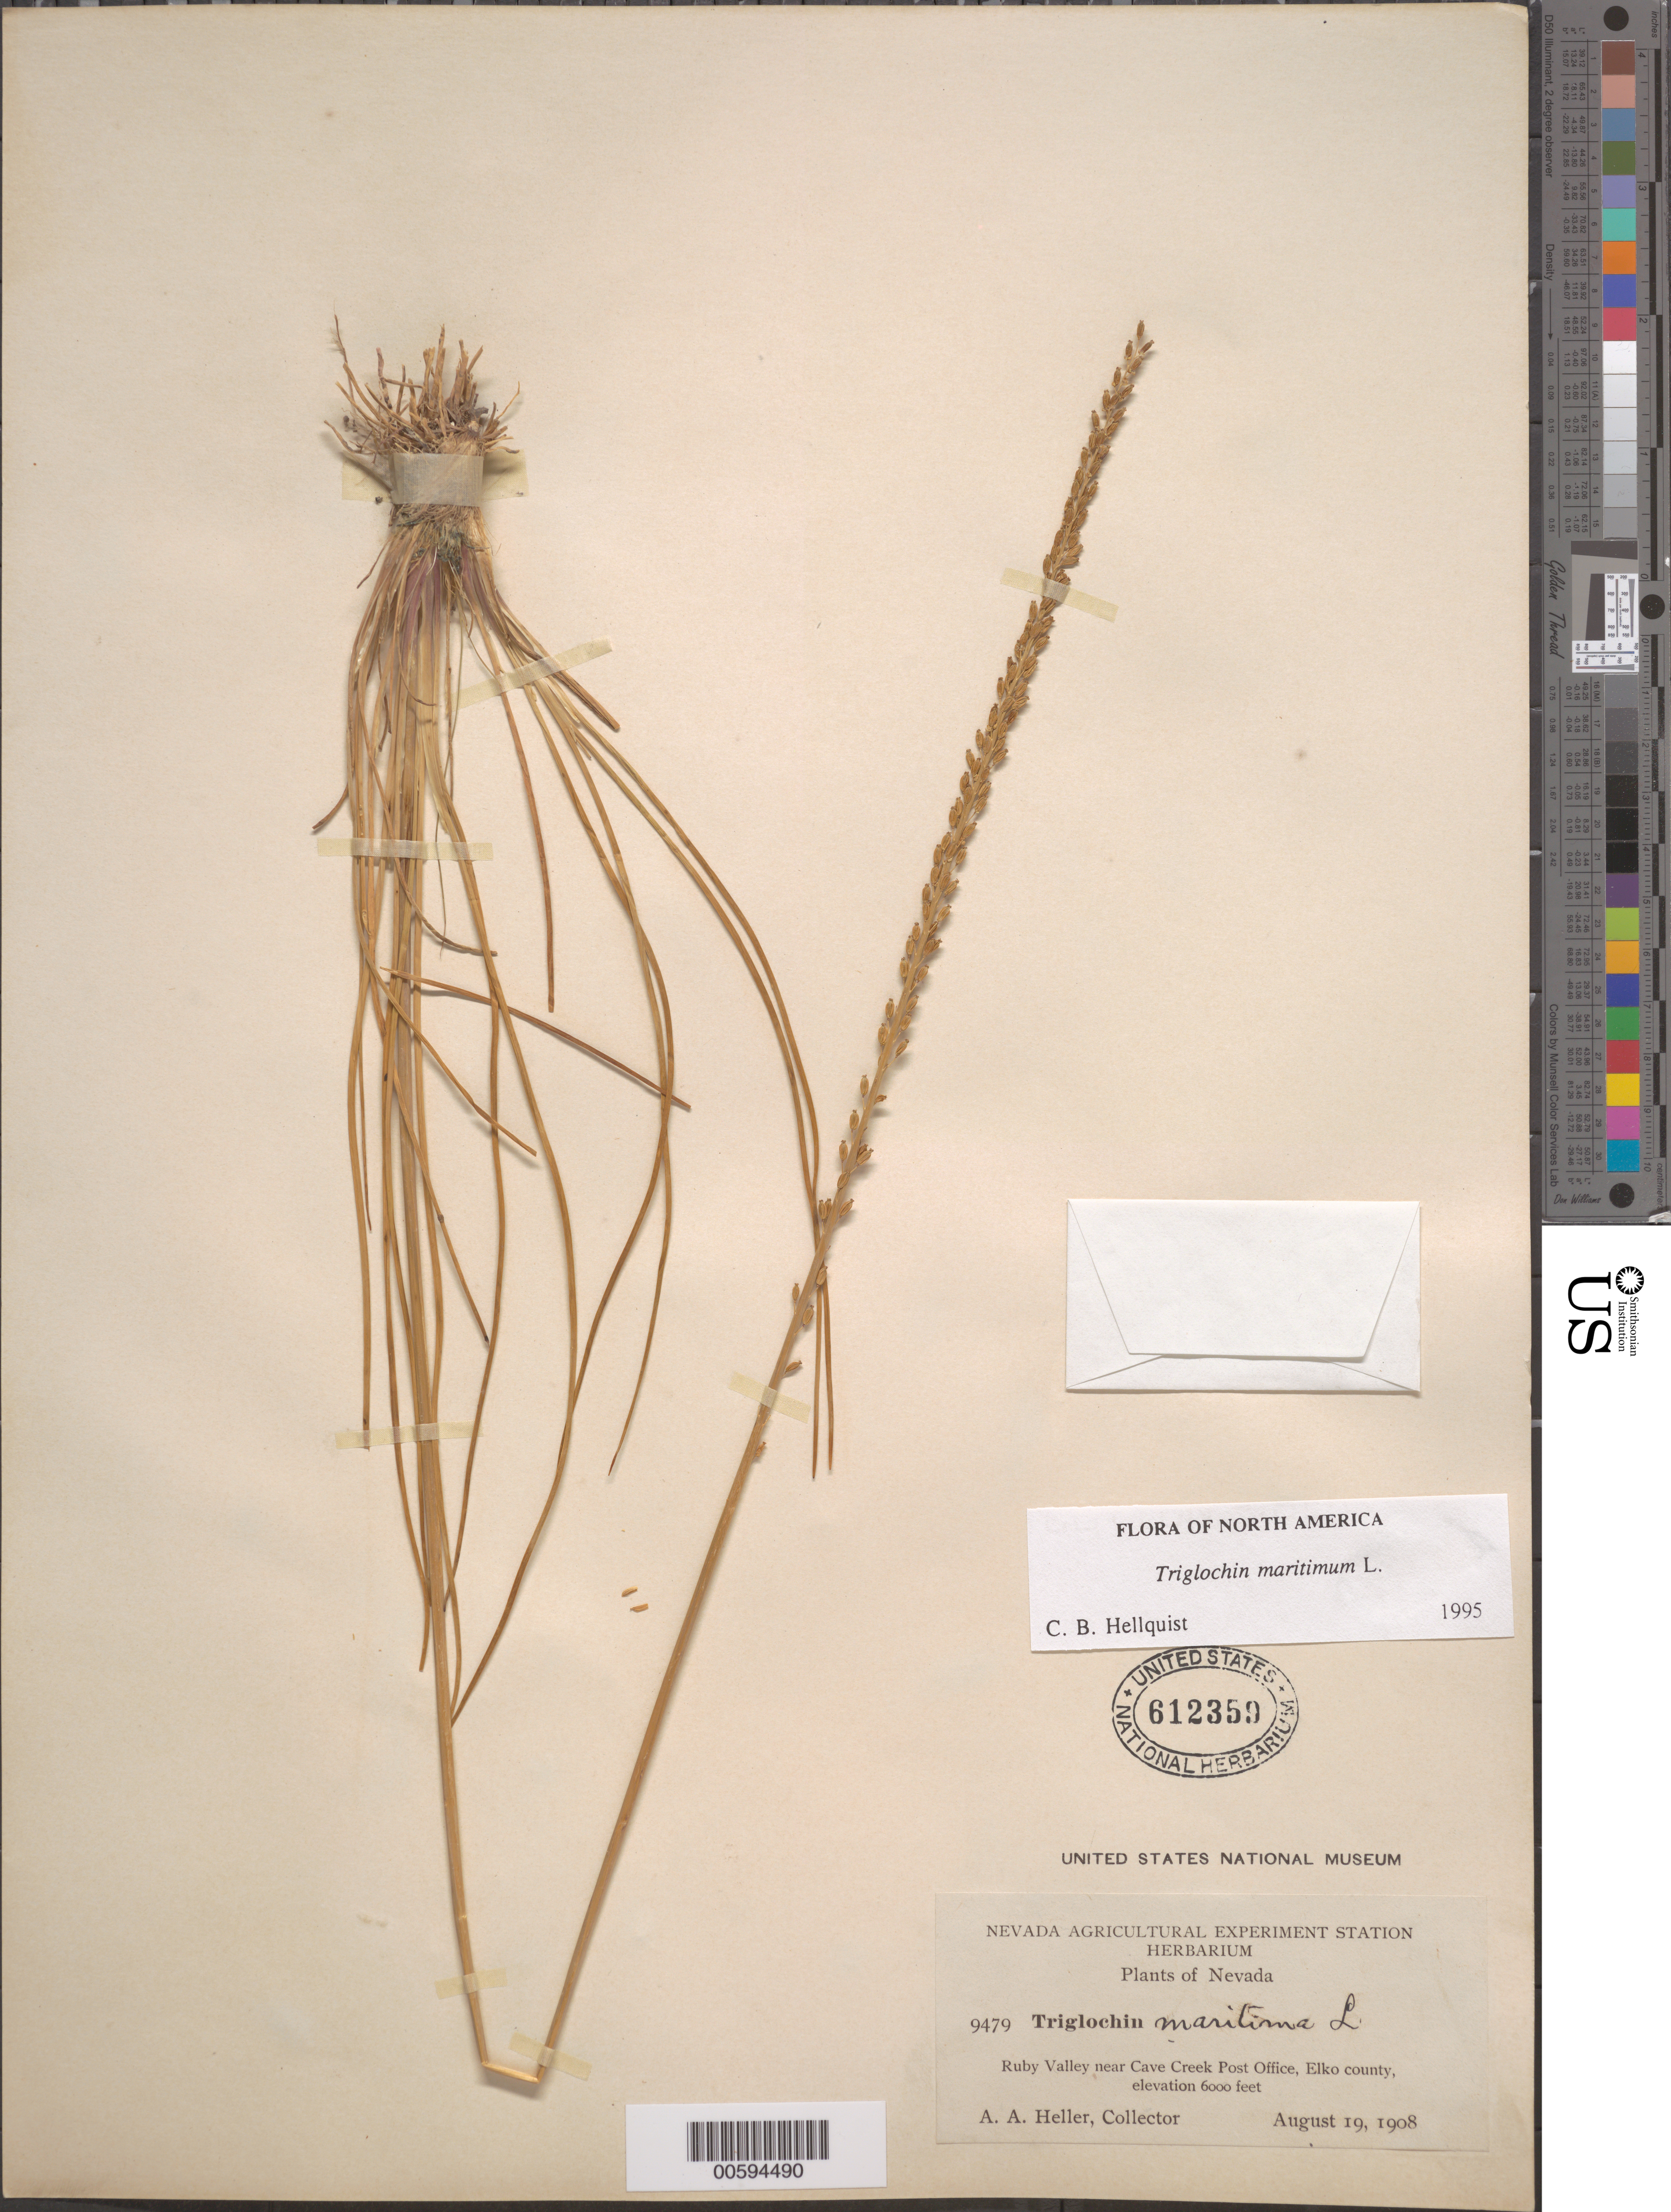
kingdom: Plantae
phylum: Tracheophyta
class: Liliopsida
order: Alismatales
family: Juncaginaceae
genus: Triglochin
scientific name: Triglochin maritima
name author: L.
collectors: A. A. Heller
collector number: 9479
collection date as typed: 19 Aug 1908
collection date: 1908-08-19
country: United States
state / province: Nevada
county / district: Elko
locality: Ruby Valley near Cave Creek Post Office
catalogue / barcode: US 612359